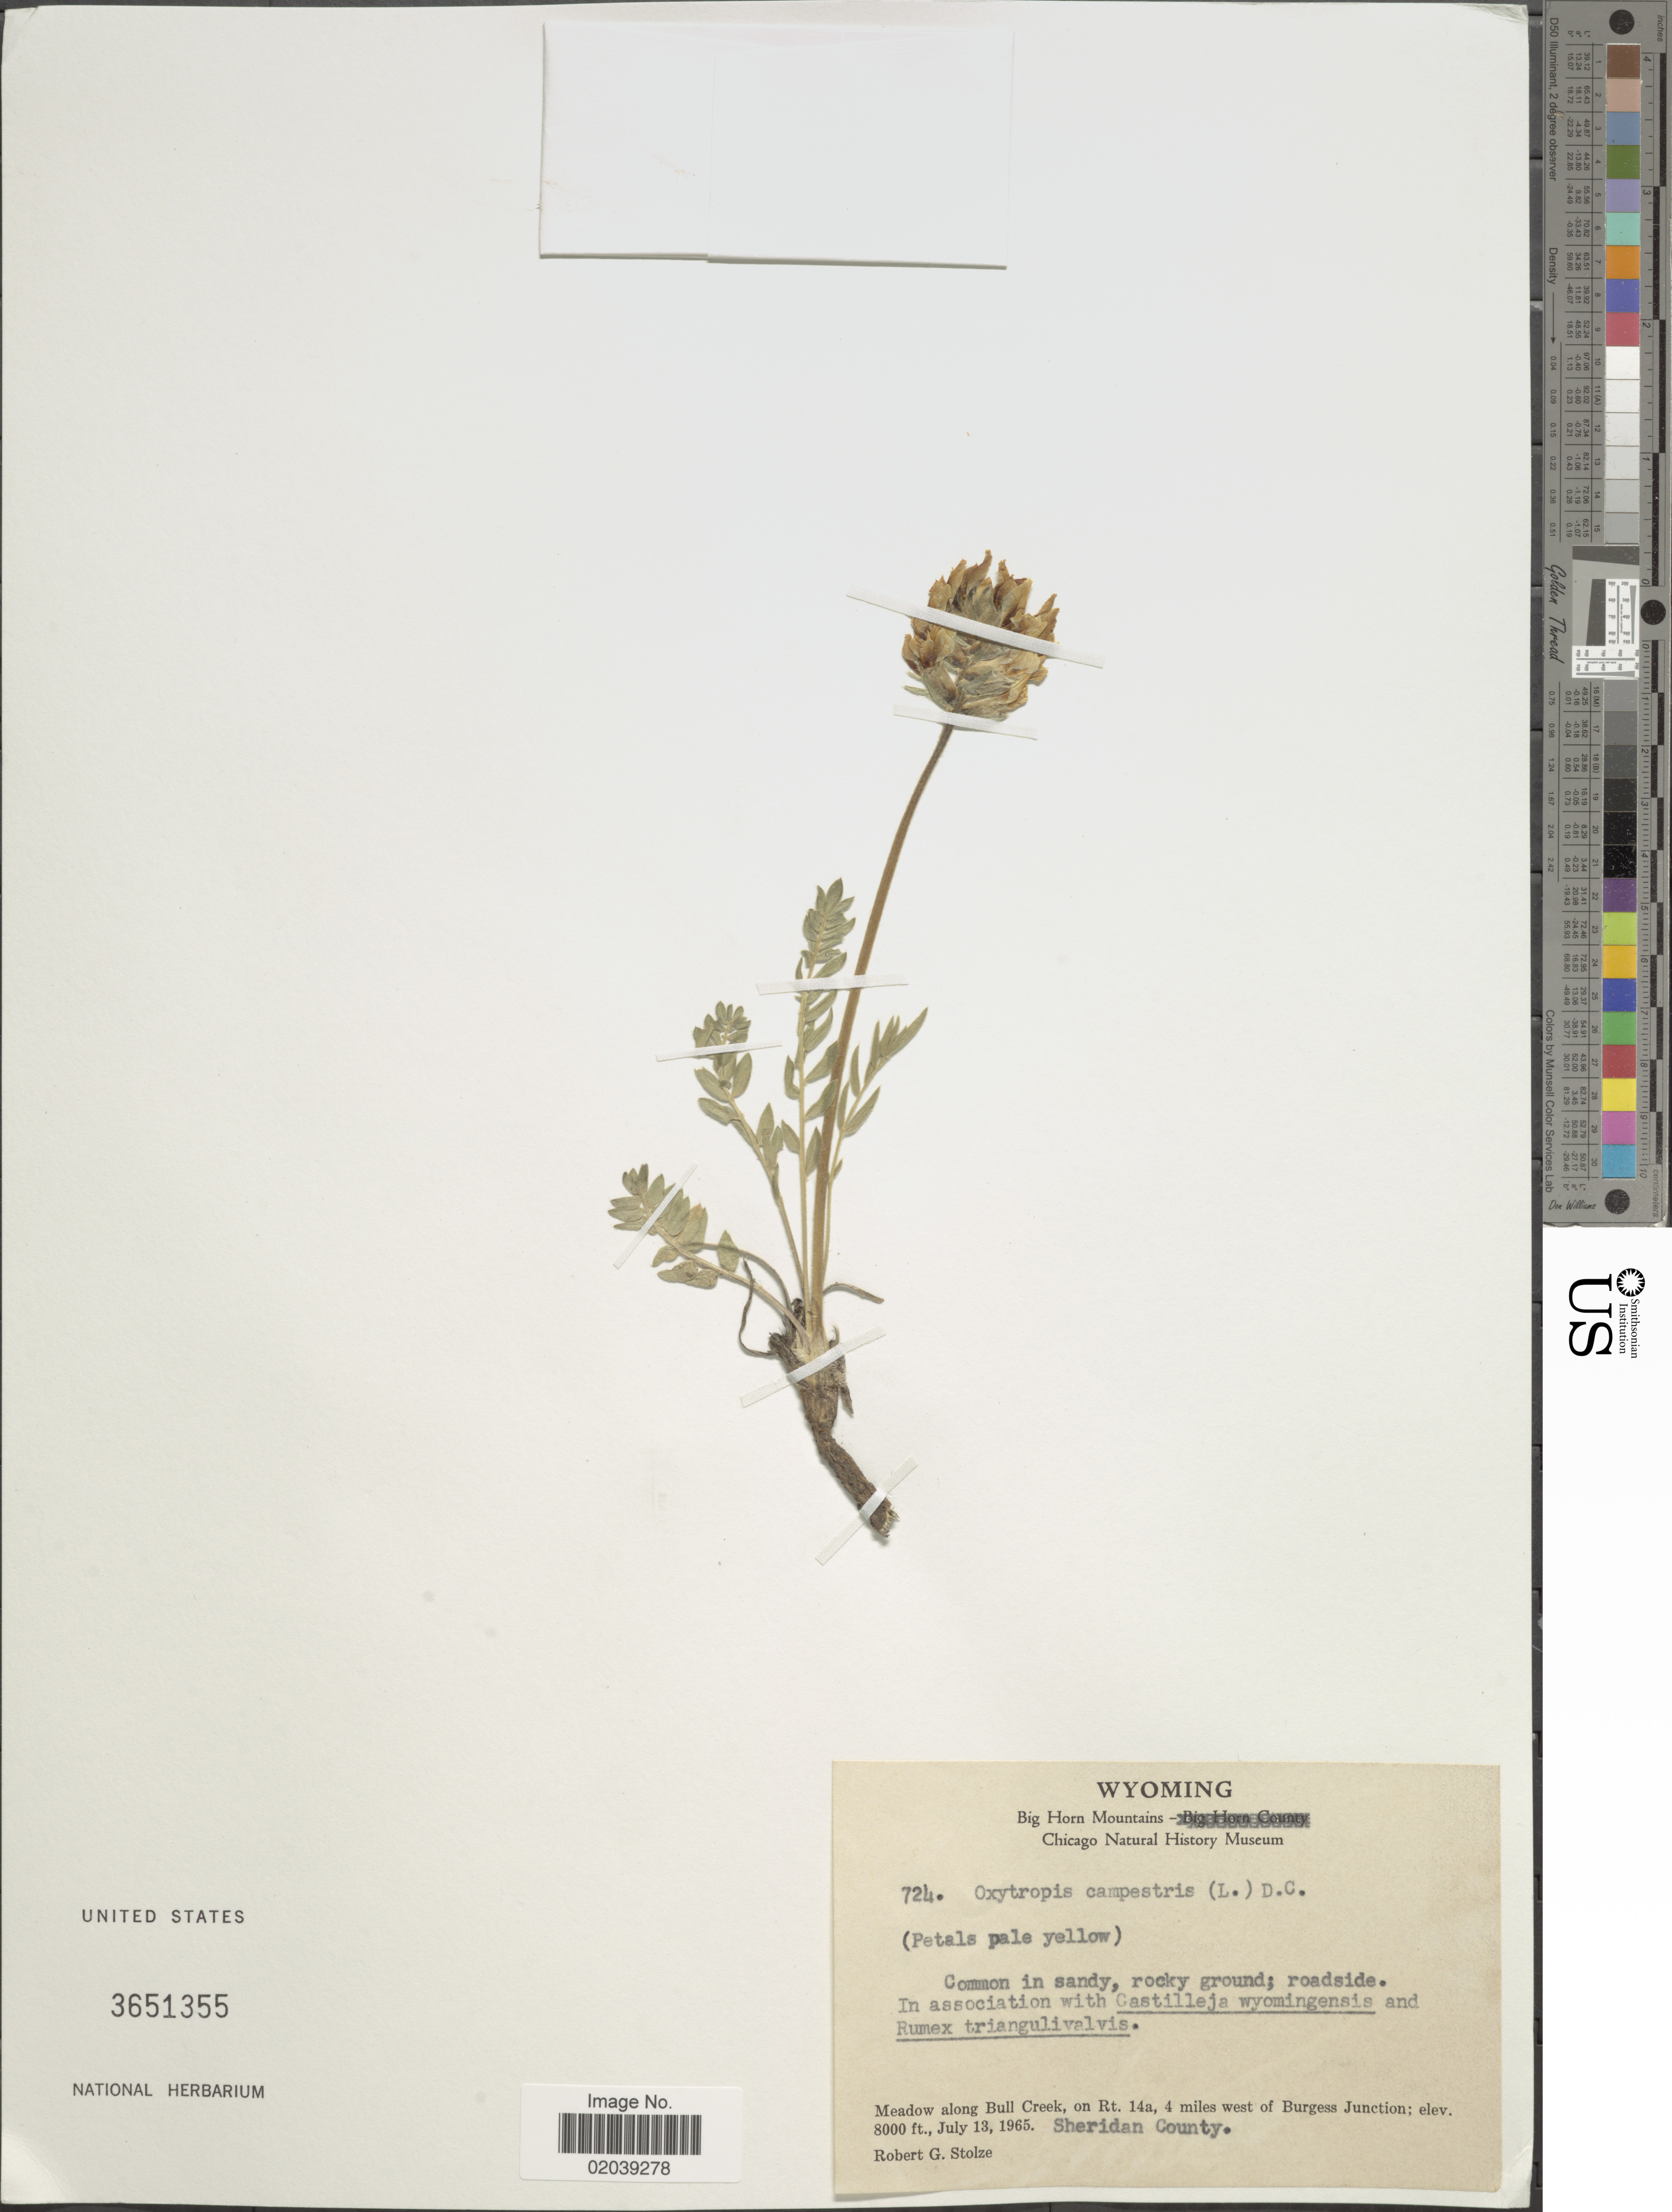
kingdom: Plantae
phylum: Tracheophyta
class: Magnoliopsida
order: Fabales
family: Fabaceae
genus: Oxytropis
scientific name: Oxytropis campestris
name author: (L.) DC.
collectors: R. G. Stolze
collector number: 724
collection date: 1965-07-13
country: United States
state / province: Wyoming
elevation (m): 2438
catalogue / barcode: US 3651355